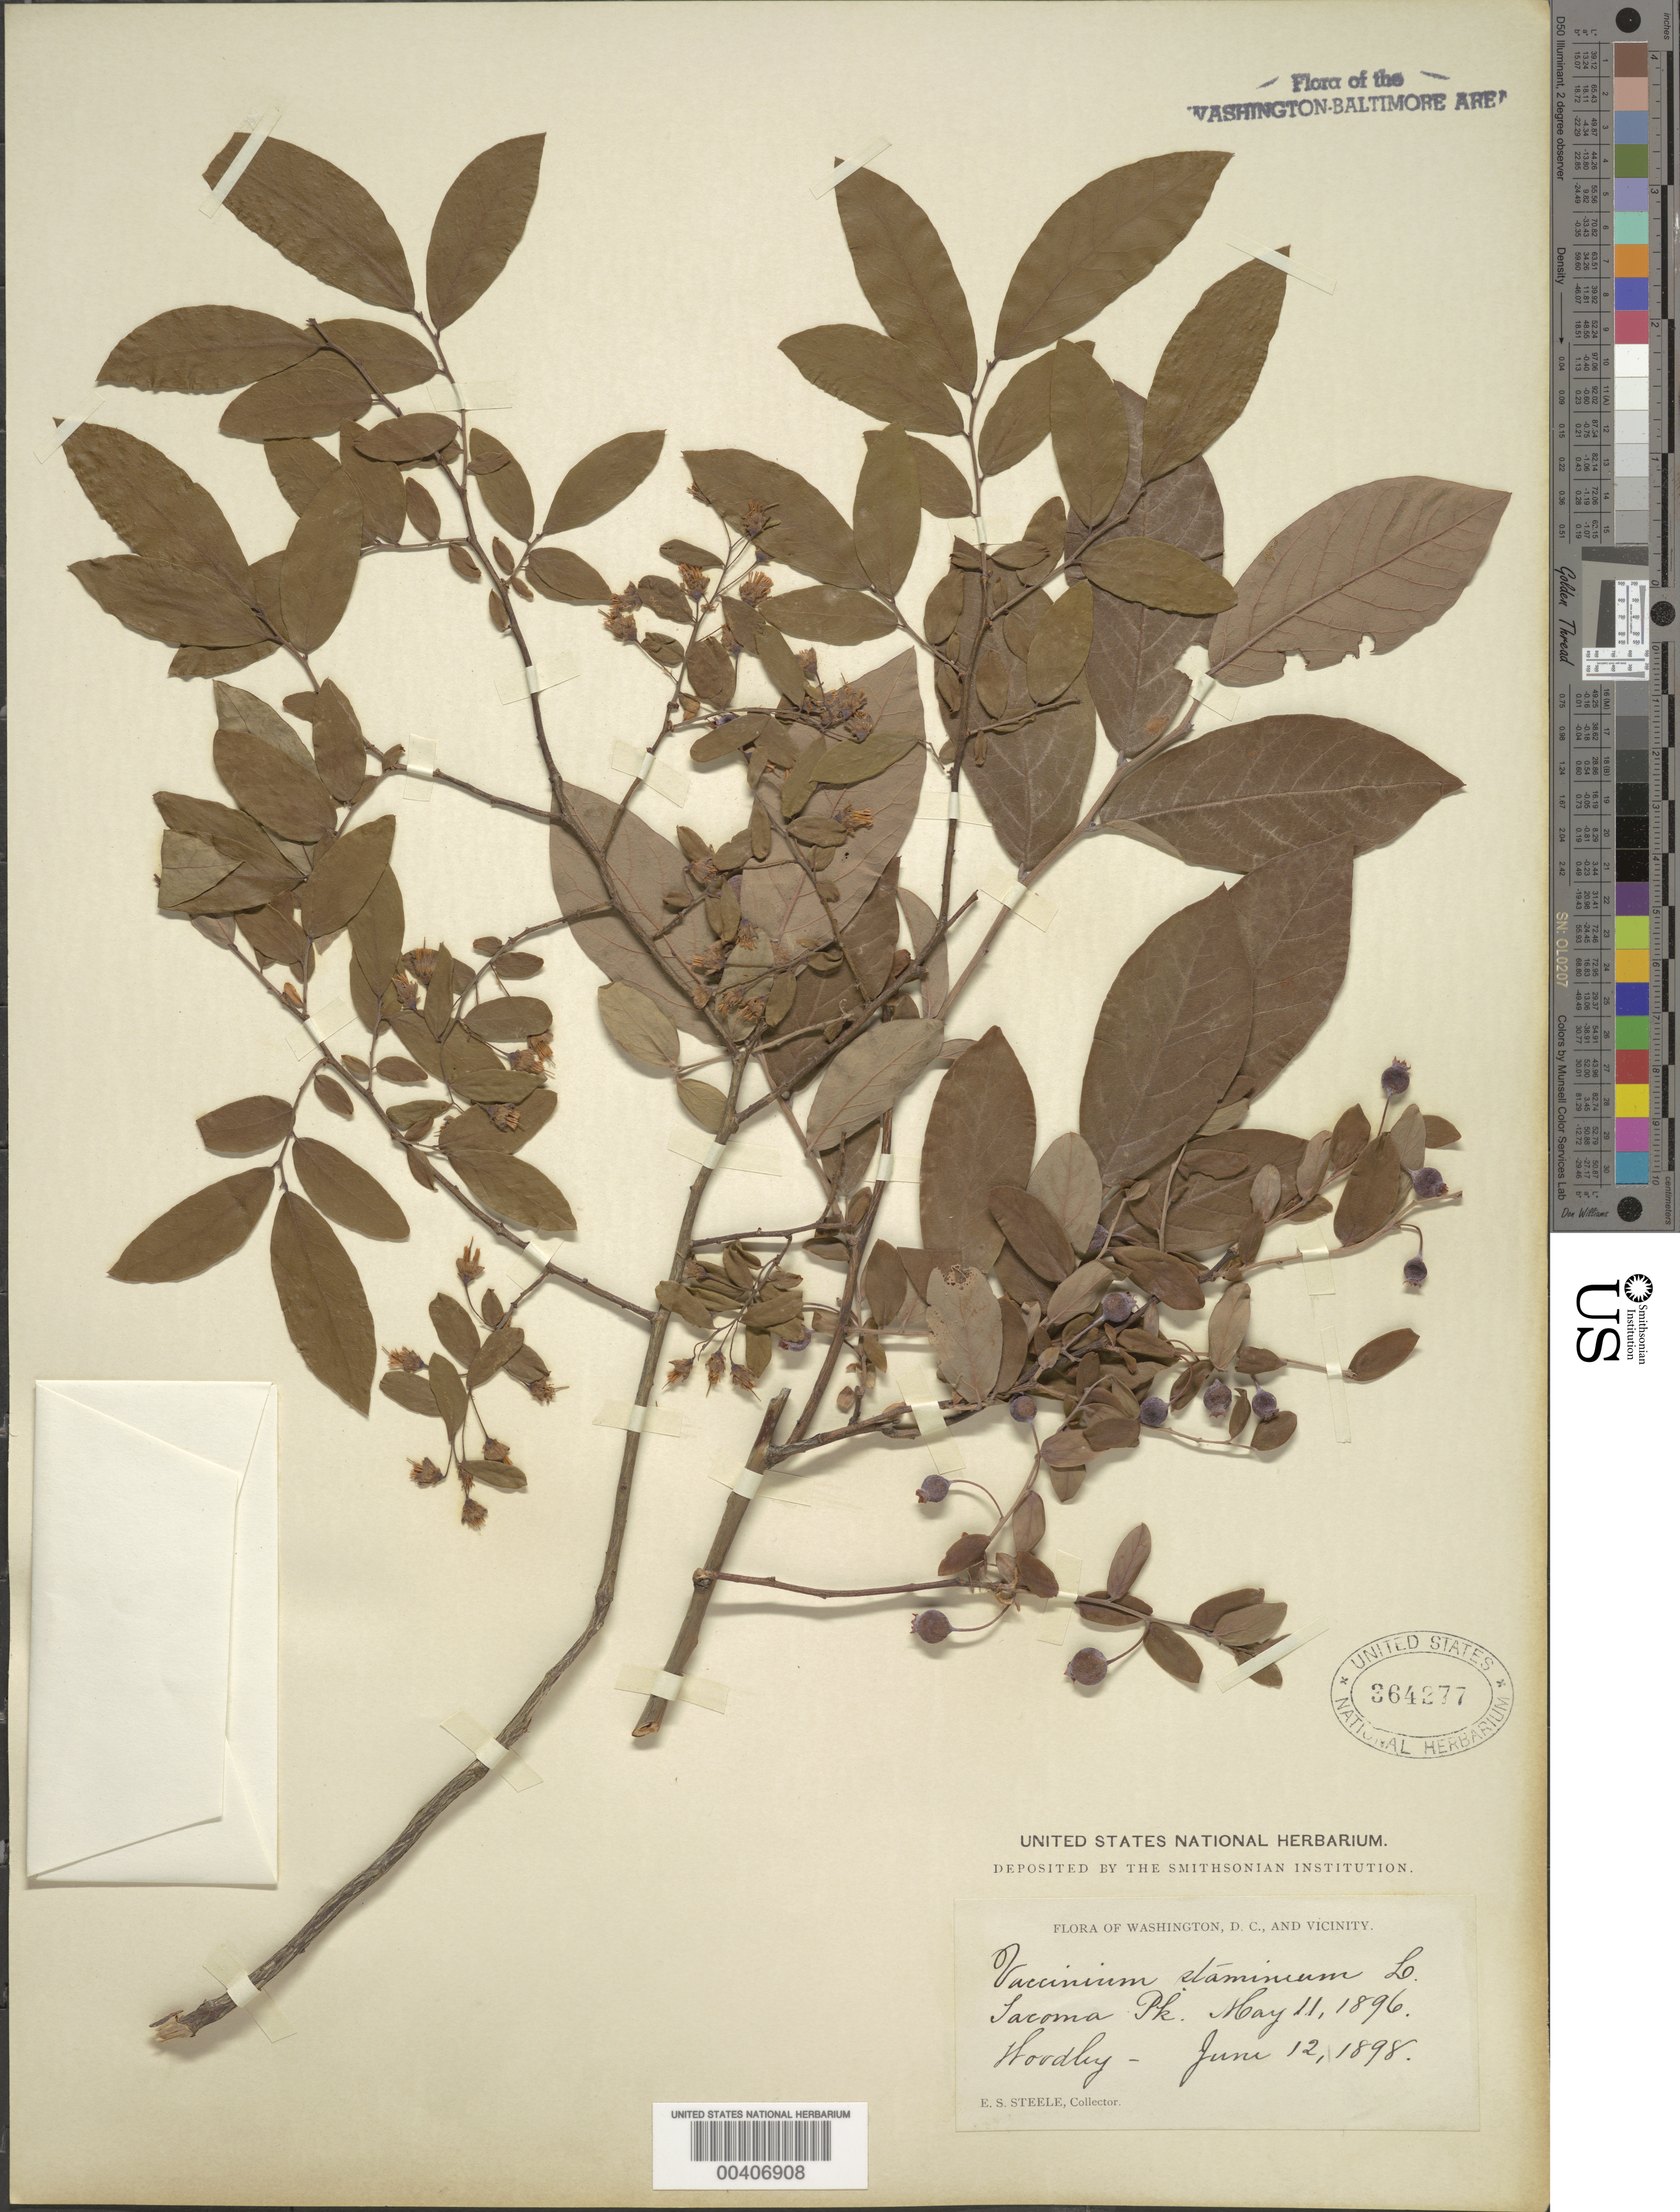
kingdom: Plantae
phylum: Tracheophyta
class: Magnoliopsida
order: Ericales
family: Ericaceae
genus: Vaccinium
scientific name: Vaccinium stamineum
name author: L.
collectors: E. Steele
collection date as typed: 11 May 1896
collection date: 1896-05-11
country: United States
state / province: District of Columbia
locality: Takoma Park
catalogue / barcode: US 364277